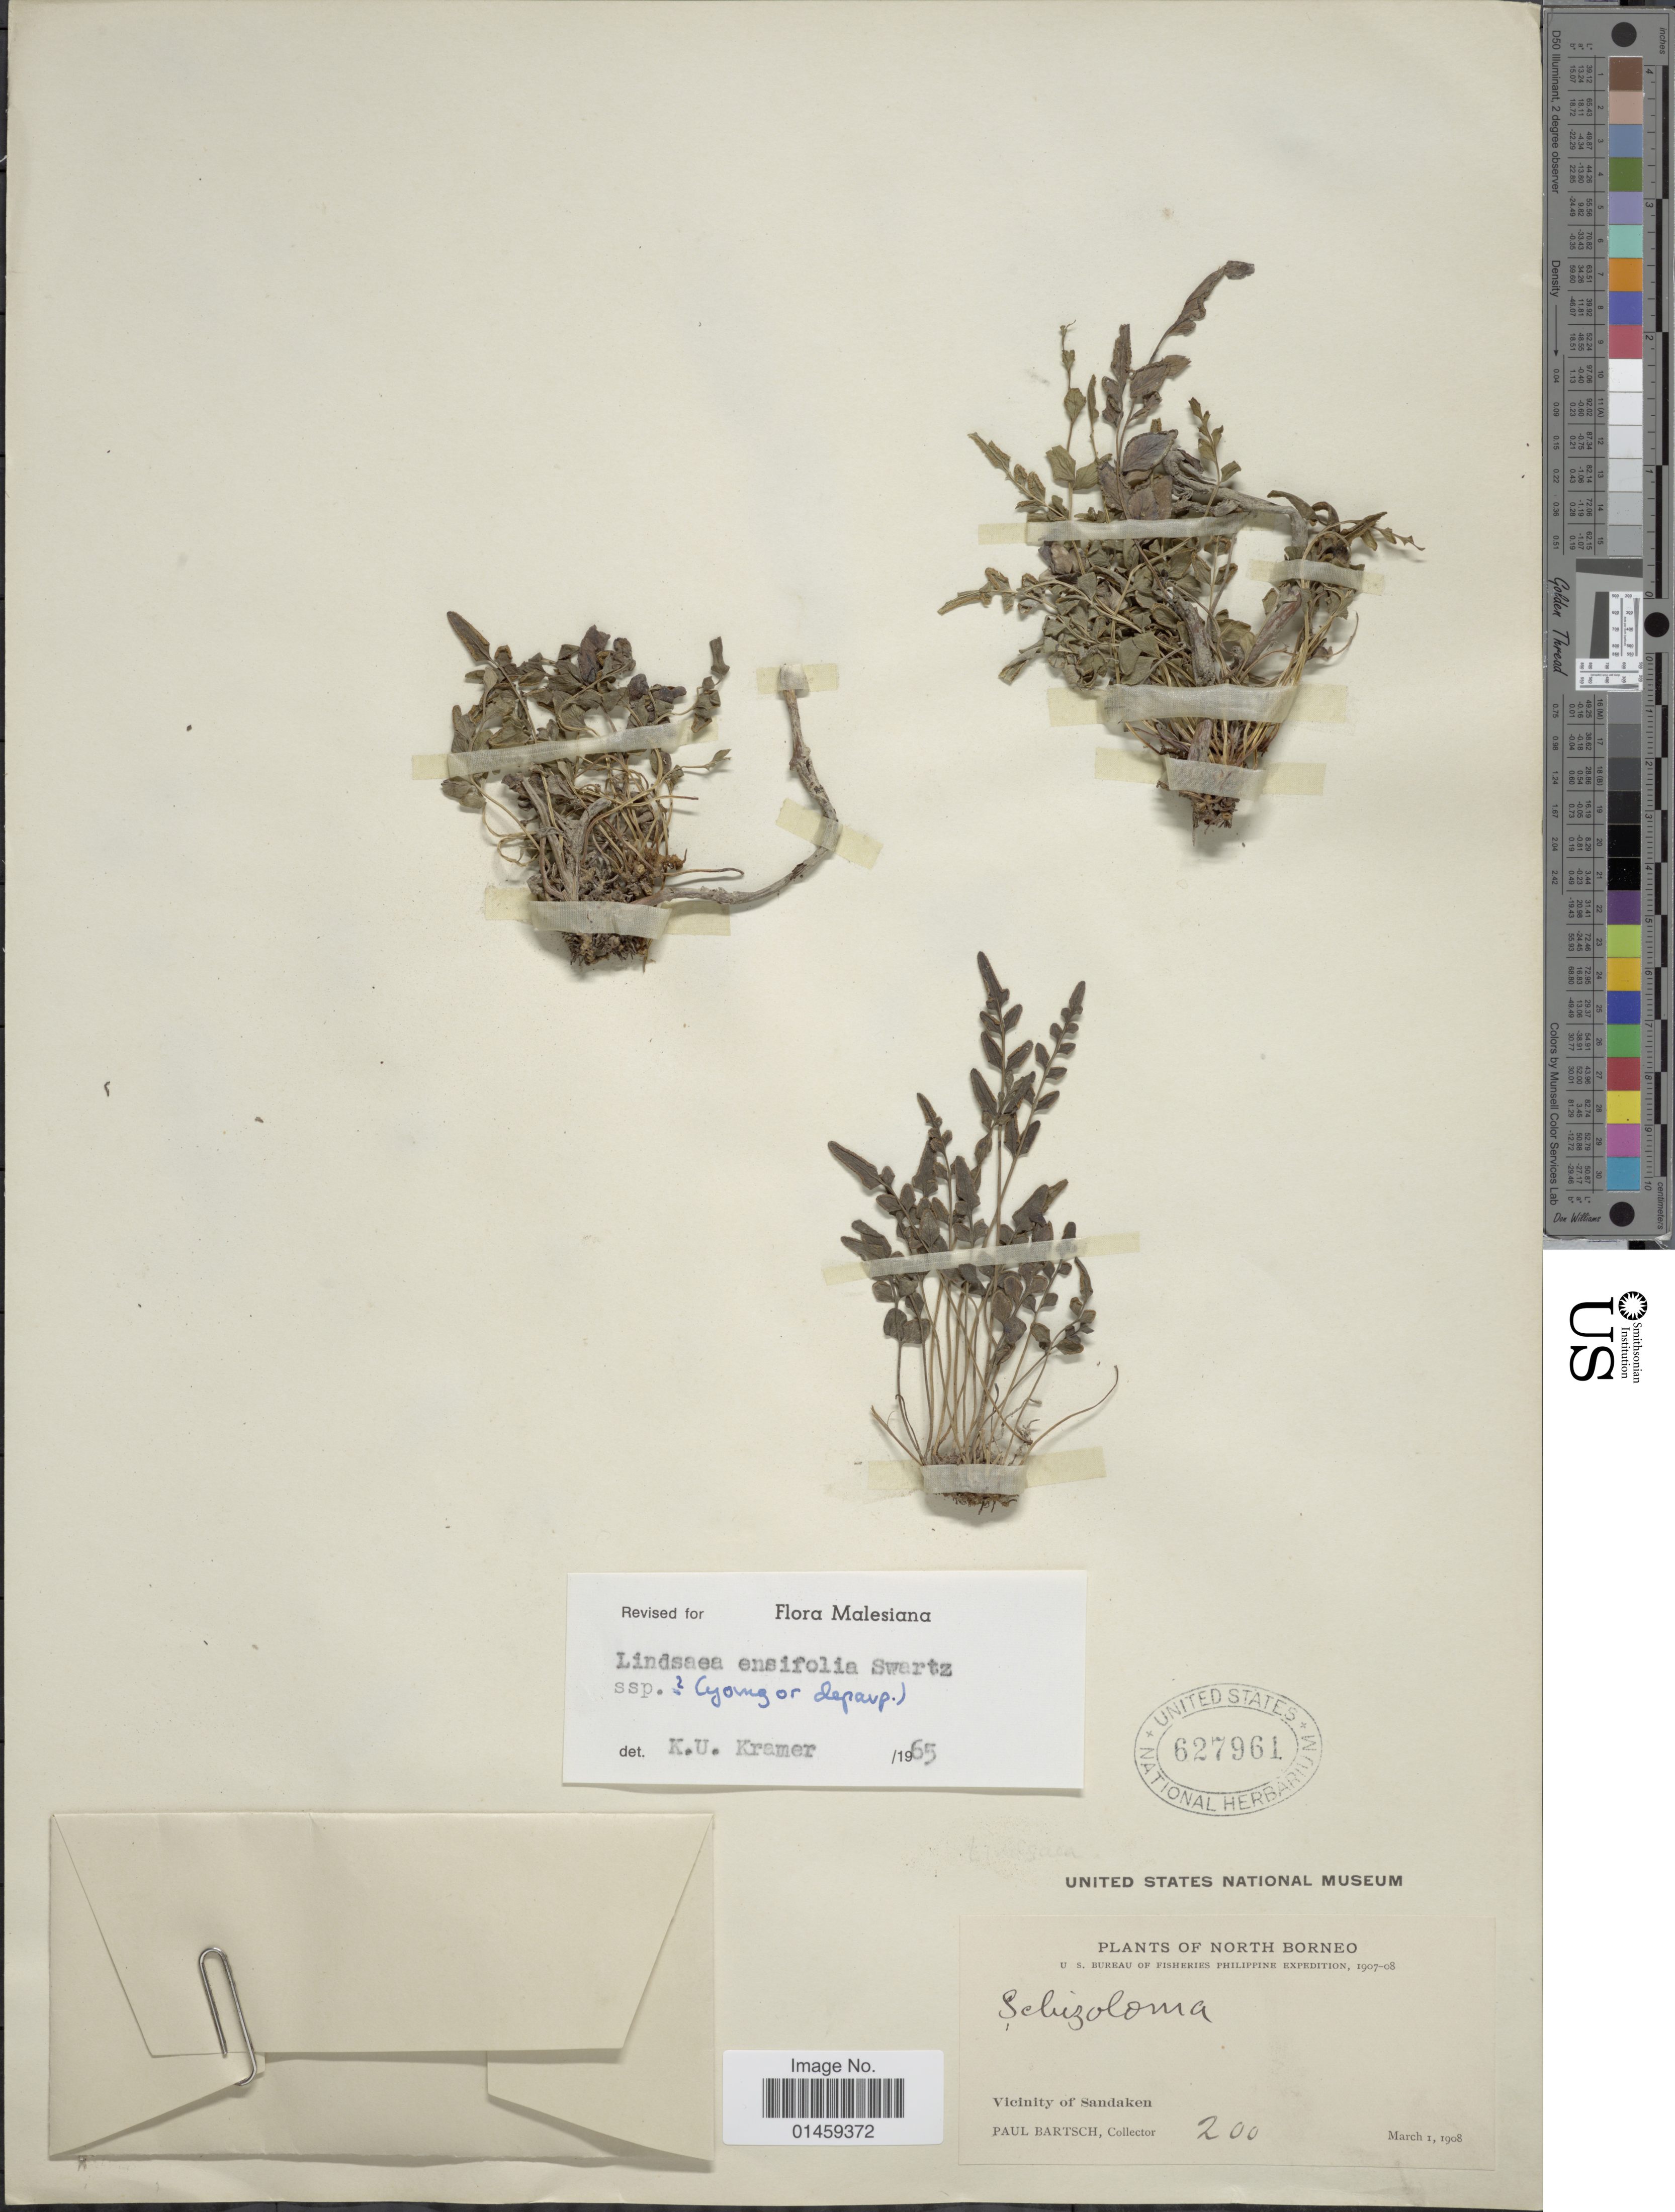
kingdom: Plantae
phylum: Tracheophyta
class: Polypodiopsida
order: Polypodiales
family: Lindsaeaceae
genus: Lindsaea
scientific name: Lindsaea ensifolia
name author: Sw.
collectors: P. Bartsch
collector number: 200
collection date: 1908-03-01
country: Malaysia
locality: North Borneo. Vicinity of Sandaken.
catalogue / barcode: US 627961